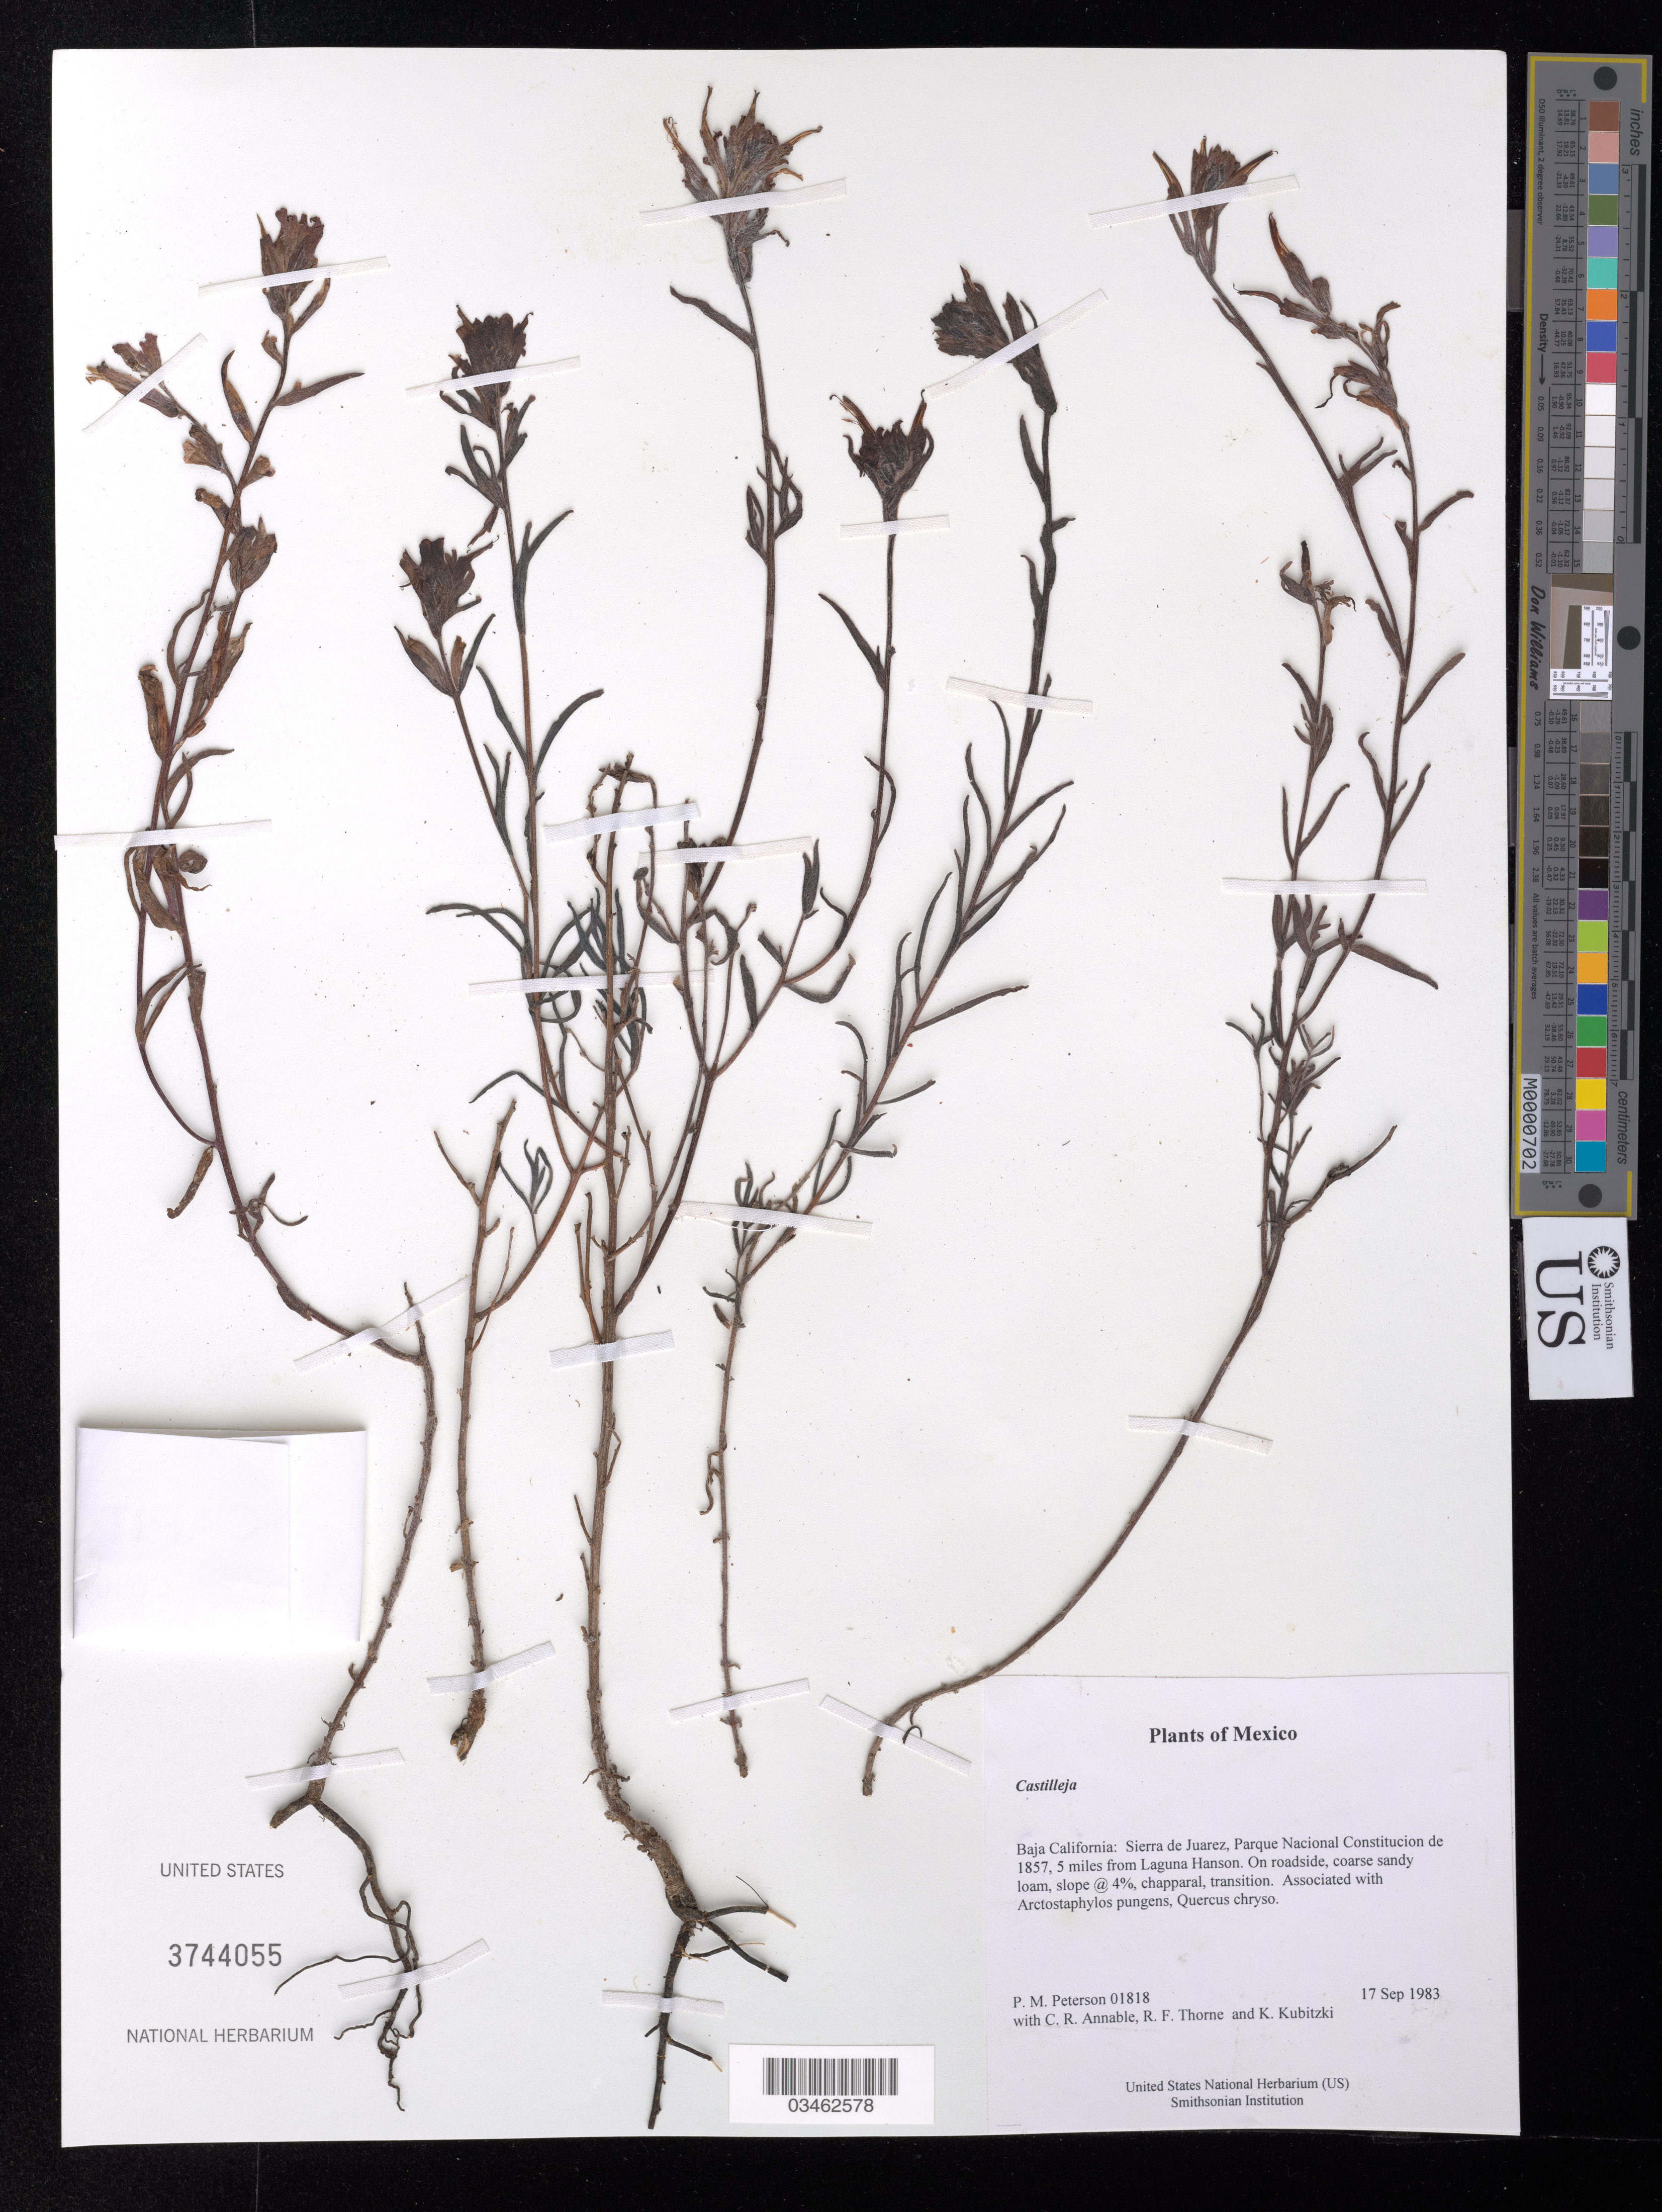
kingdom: Plantae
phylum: Tracheophyta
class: Magnoliopsida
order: Lamiales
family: Orobanchaceae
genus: Castilleja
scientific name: Castilleja sp.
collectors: P. M. Peterson, C. R. Annable, R. F. Thorne & K. Kubitzki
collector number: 01818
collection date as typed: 17 Sep 1983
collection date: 1983-09-17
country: Mexico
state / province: Baja California Norte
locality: Sierra de Juarez, Parque Nacional Constitucion de 1857, 5 miles from Laguna Hanson.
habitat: On roadside, coarse sandy loam, slope @ 4%, chapparal, transition. Associated with Arctostaphylos pungens, Quercus chryso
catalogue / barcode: US 3744055